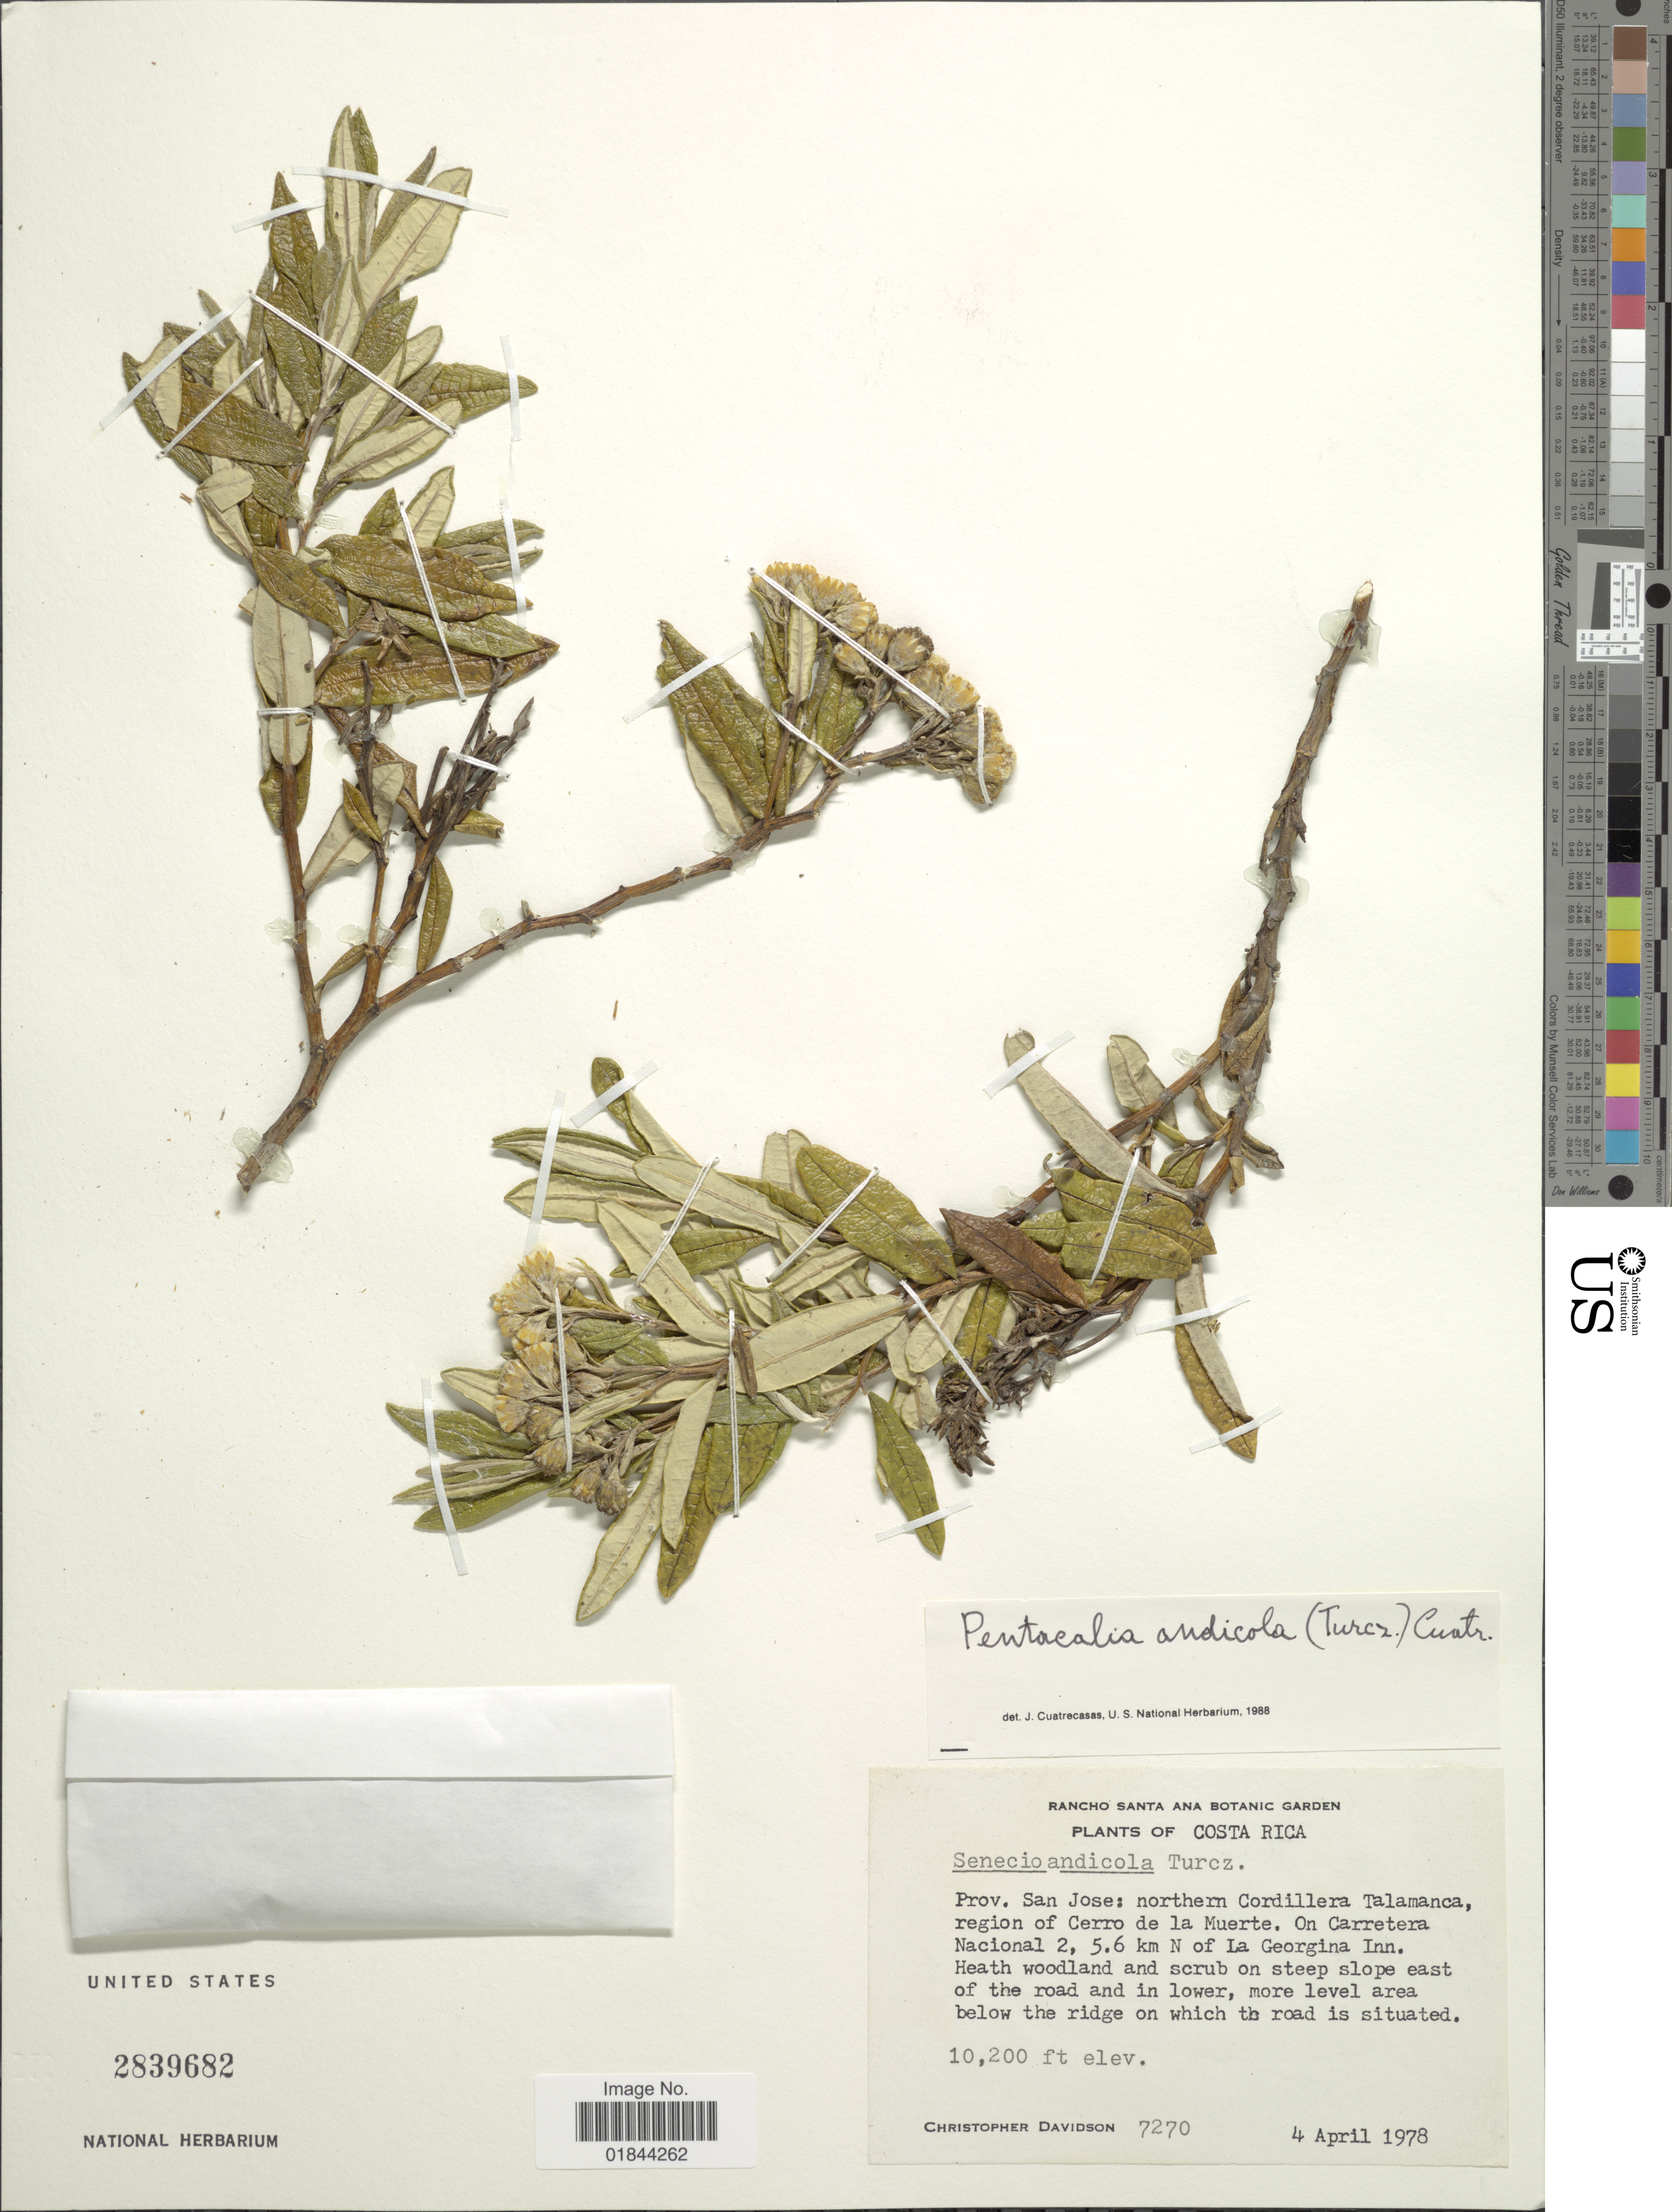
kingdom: Plantae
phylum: Tracheophyta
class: Magnoliopsida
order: Asterales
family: Asteraceae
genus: Pentacalia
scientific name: Pentacalia andicola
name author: (Turcz.) Cuatrec.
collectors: C. Davidson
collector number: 7270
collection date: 1978-04-04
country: Costa Rica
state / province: San José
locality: Northern Cordillera Talamanca, region of Cerro de la Muerte. On Carretera Nacional 2, 5.6 km N of La Georgia Inn.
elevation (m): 3109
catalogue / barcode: US 2839682